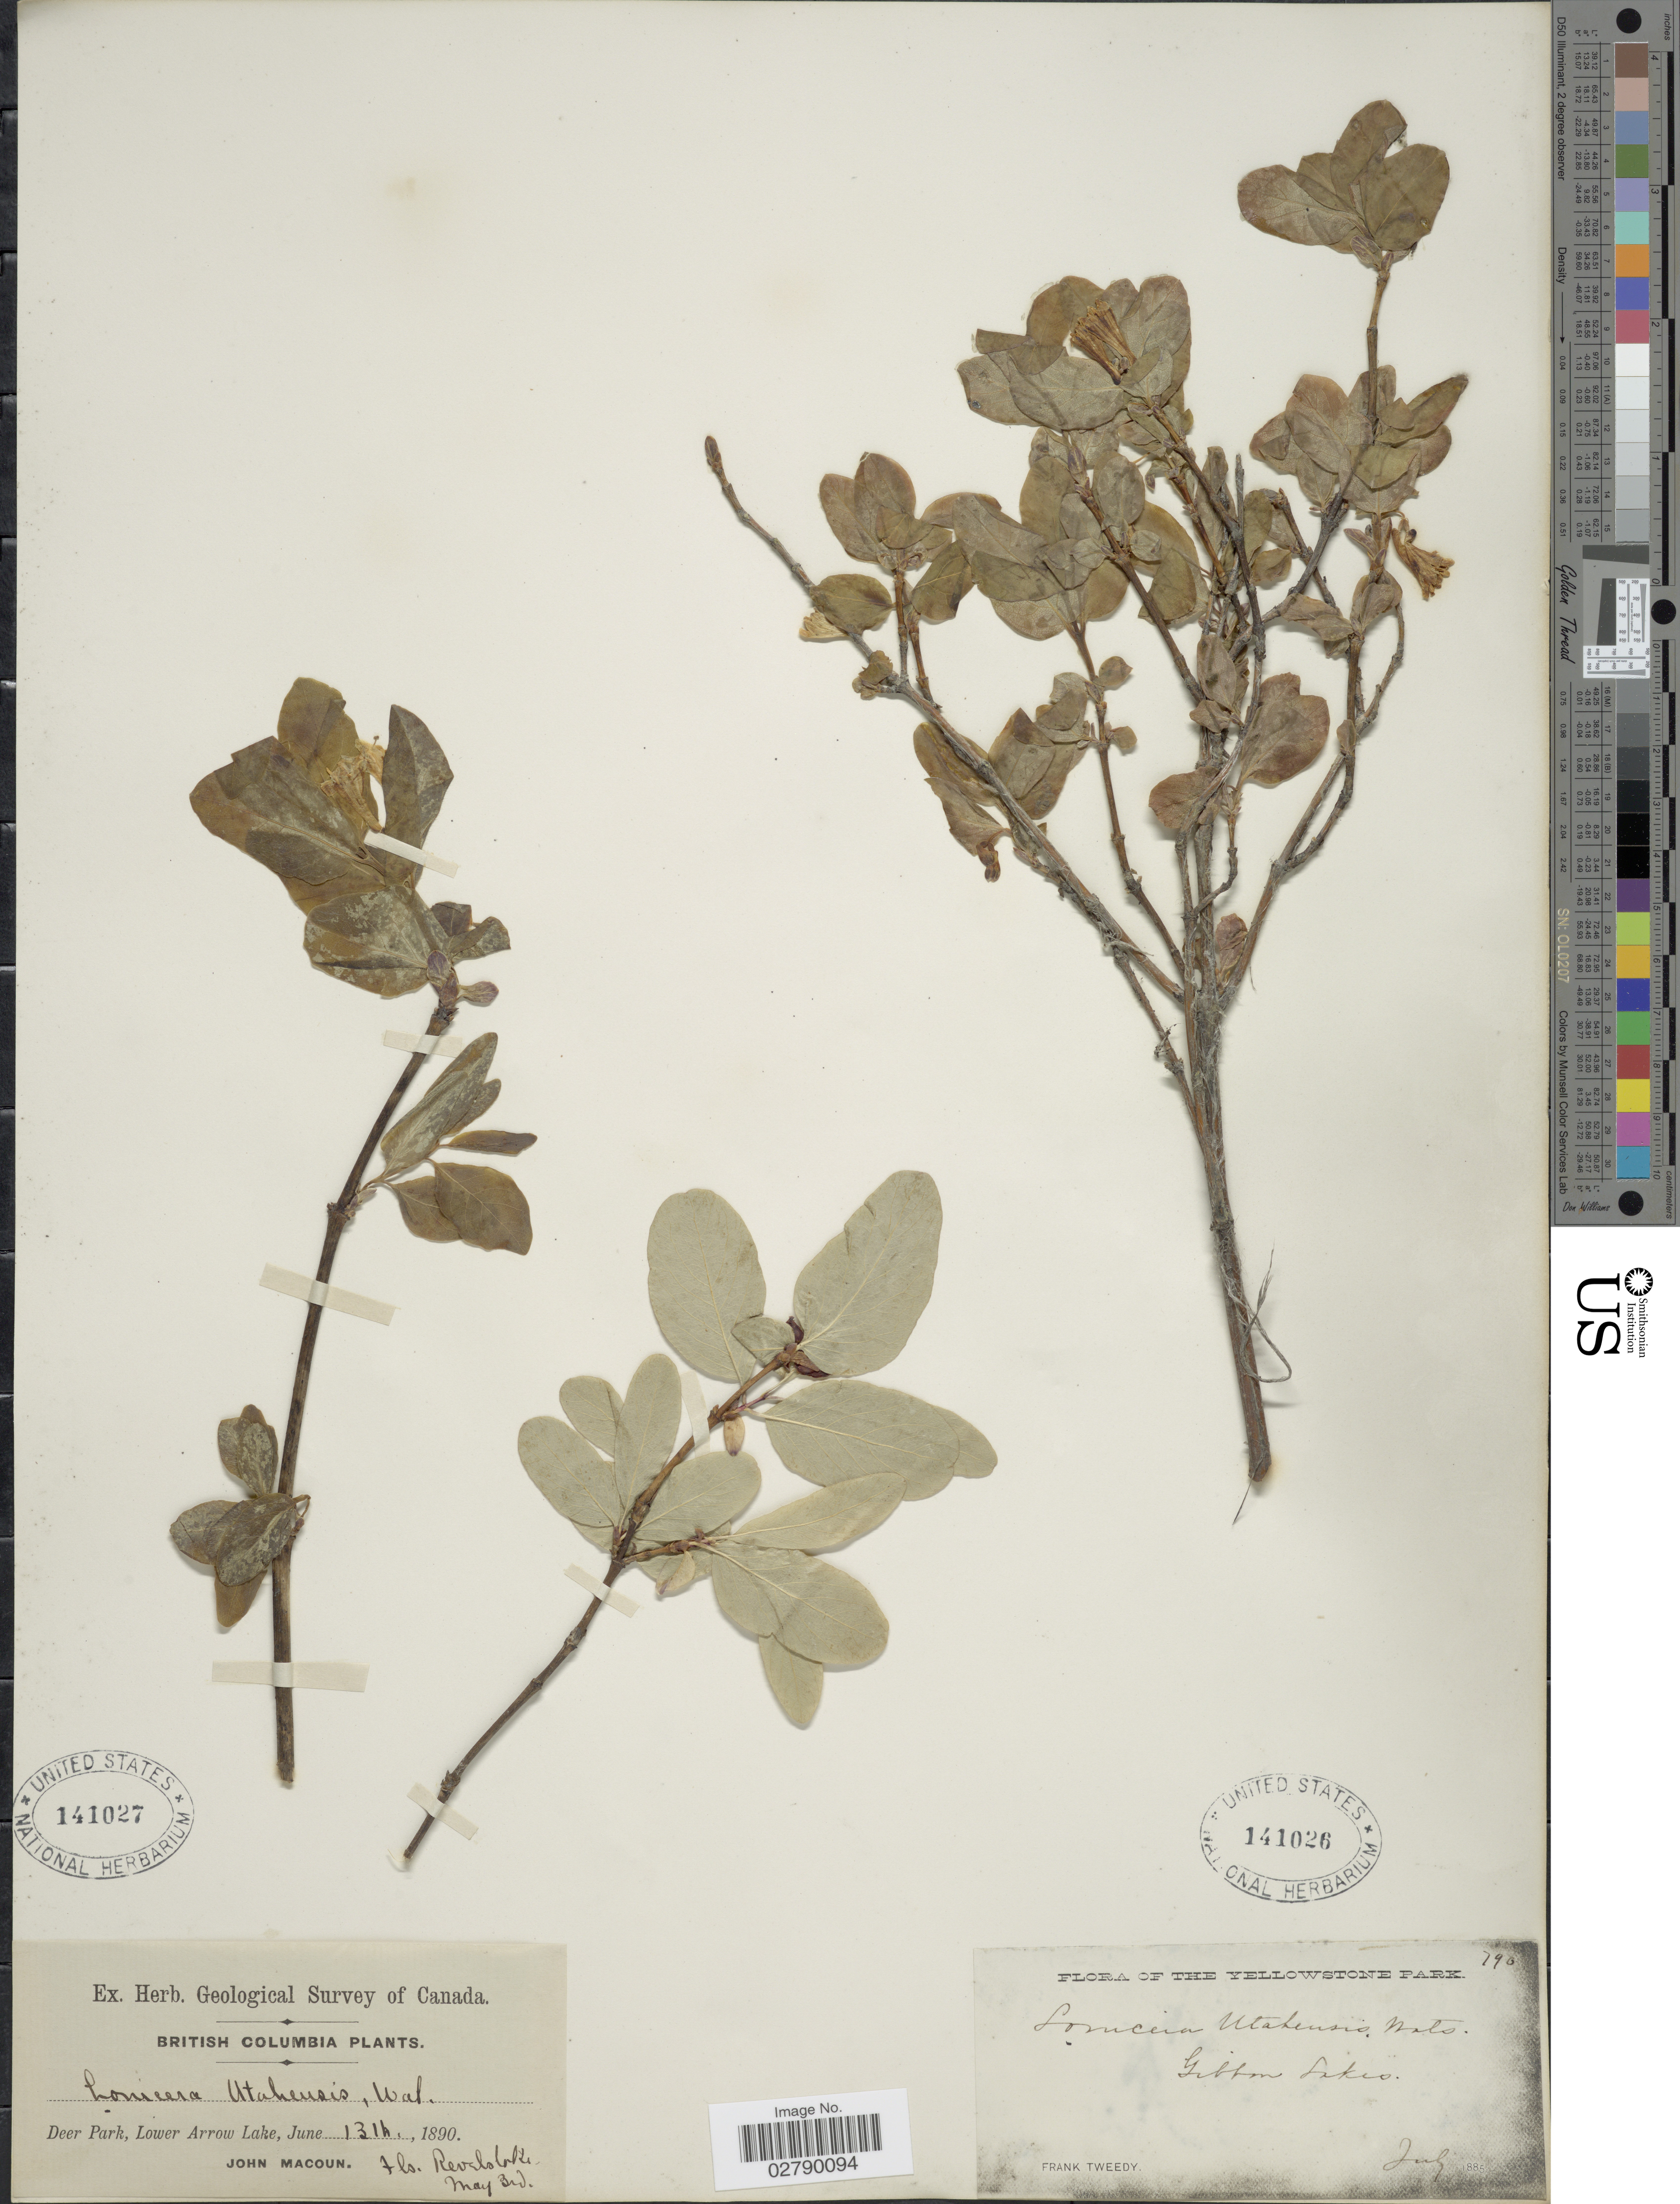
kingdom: Plantae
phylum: Tracheophyta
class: Magnoliopsida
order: Dipsacales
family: Caprifoliaceae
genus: Lonicera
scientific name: Lonicera utahensis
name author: S. Watson in C. King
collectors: F. Tweedy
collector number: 790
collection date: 1885-07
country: United States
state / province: Wyoming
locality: Yellowstone Park. Gibbon Lakes.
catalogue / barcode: US 141026